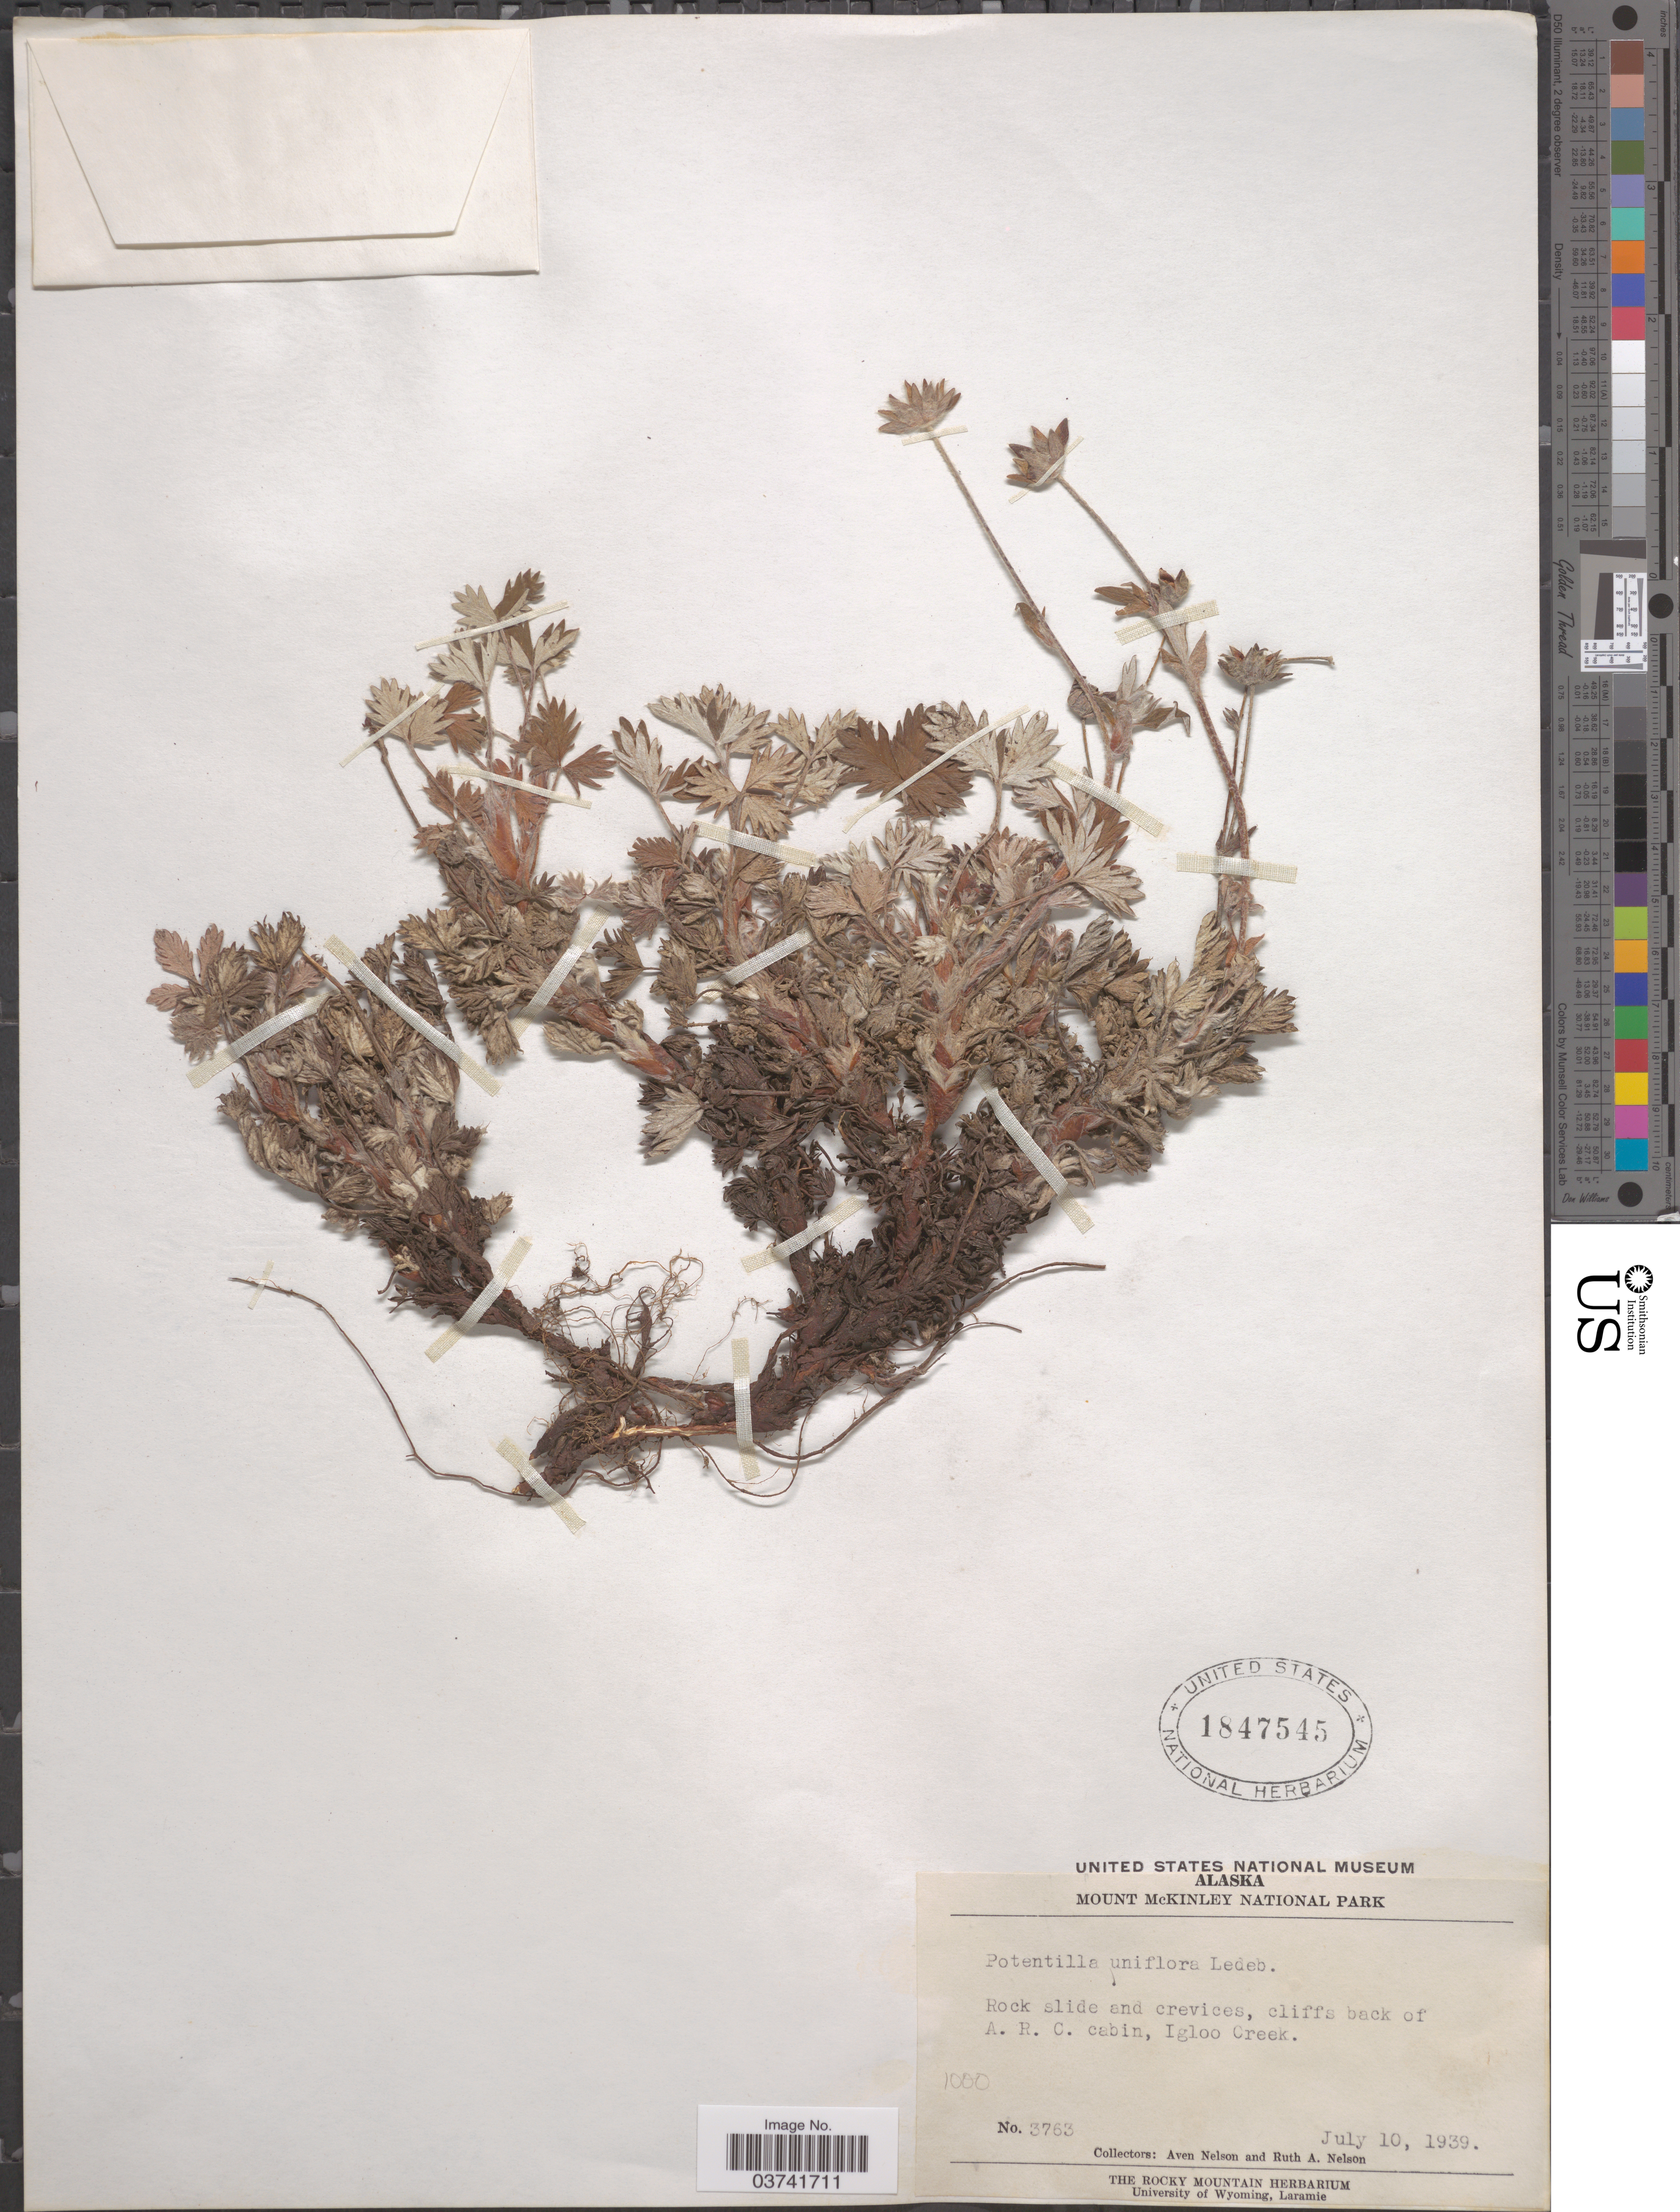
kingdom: Plantae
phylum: Tracheophyta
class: Magnoliopsida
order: Rosales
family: Rosaceae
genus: Potentilla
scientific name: Potentilla uniflora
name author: Ledeb.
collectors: A. Nelson & R. A. Nelson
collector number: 3763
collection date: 1939-07-10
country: United States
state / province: Alaska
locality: Mount McKinley National Park. Rock slide and crevices, cliffs back of A. R. C. cabin, Igloo Creek.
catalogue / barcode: US 1847545